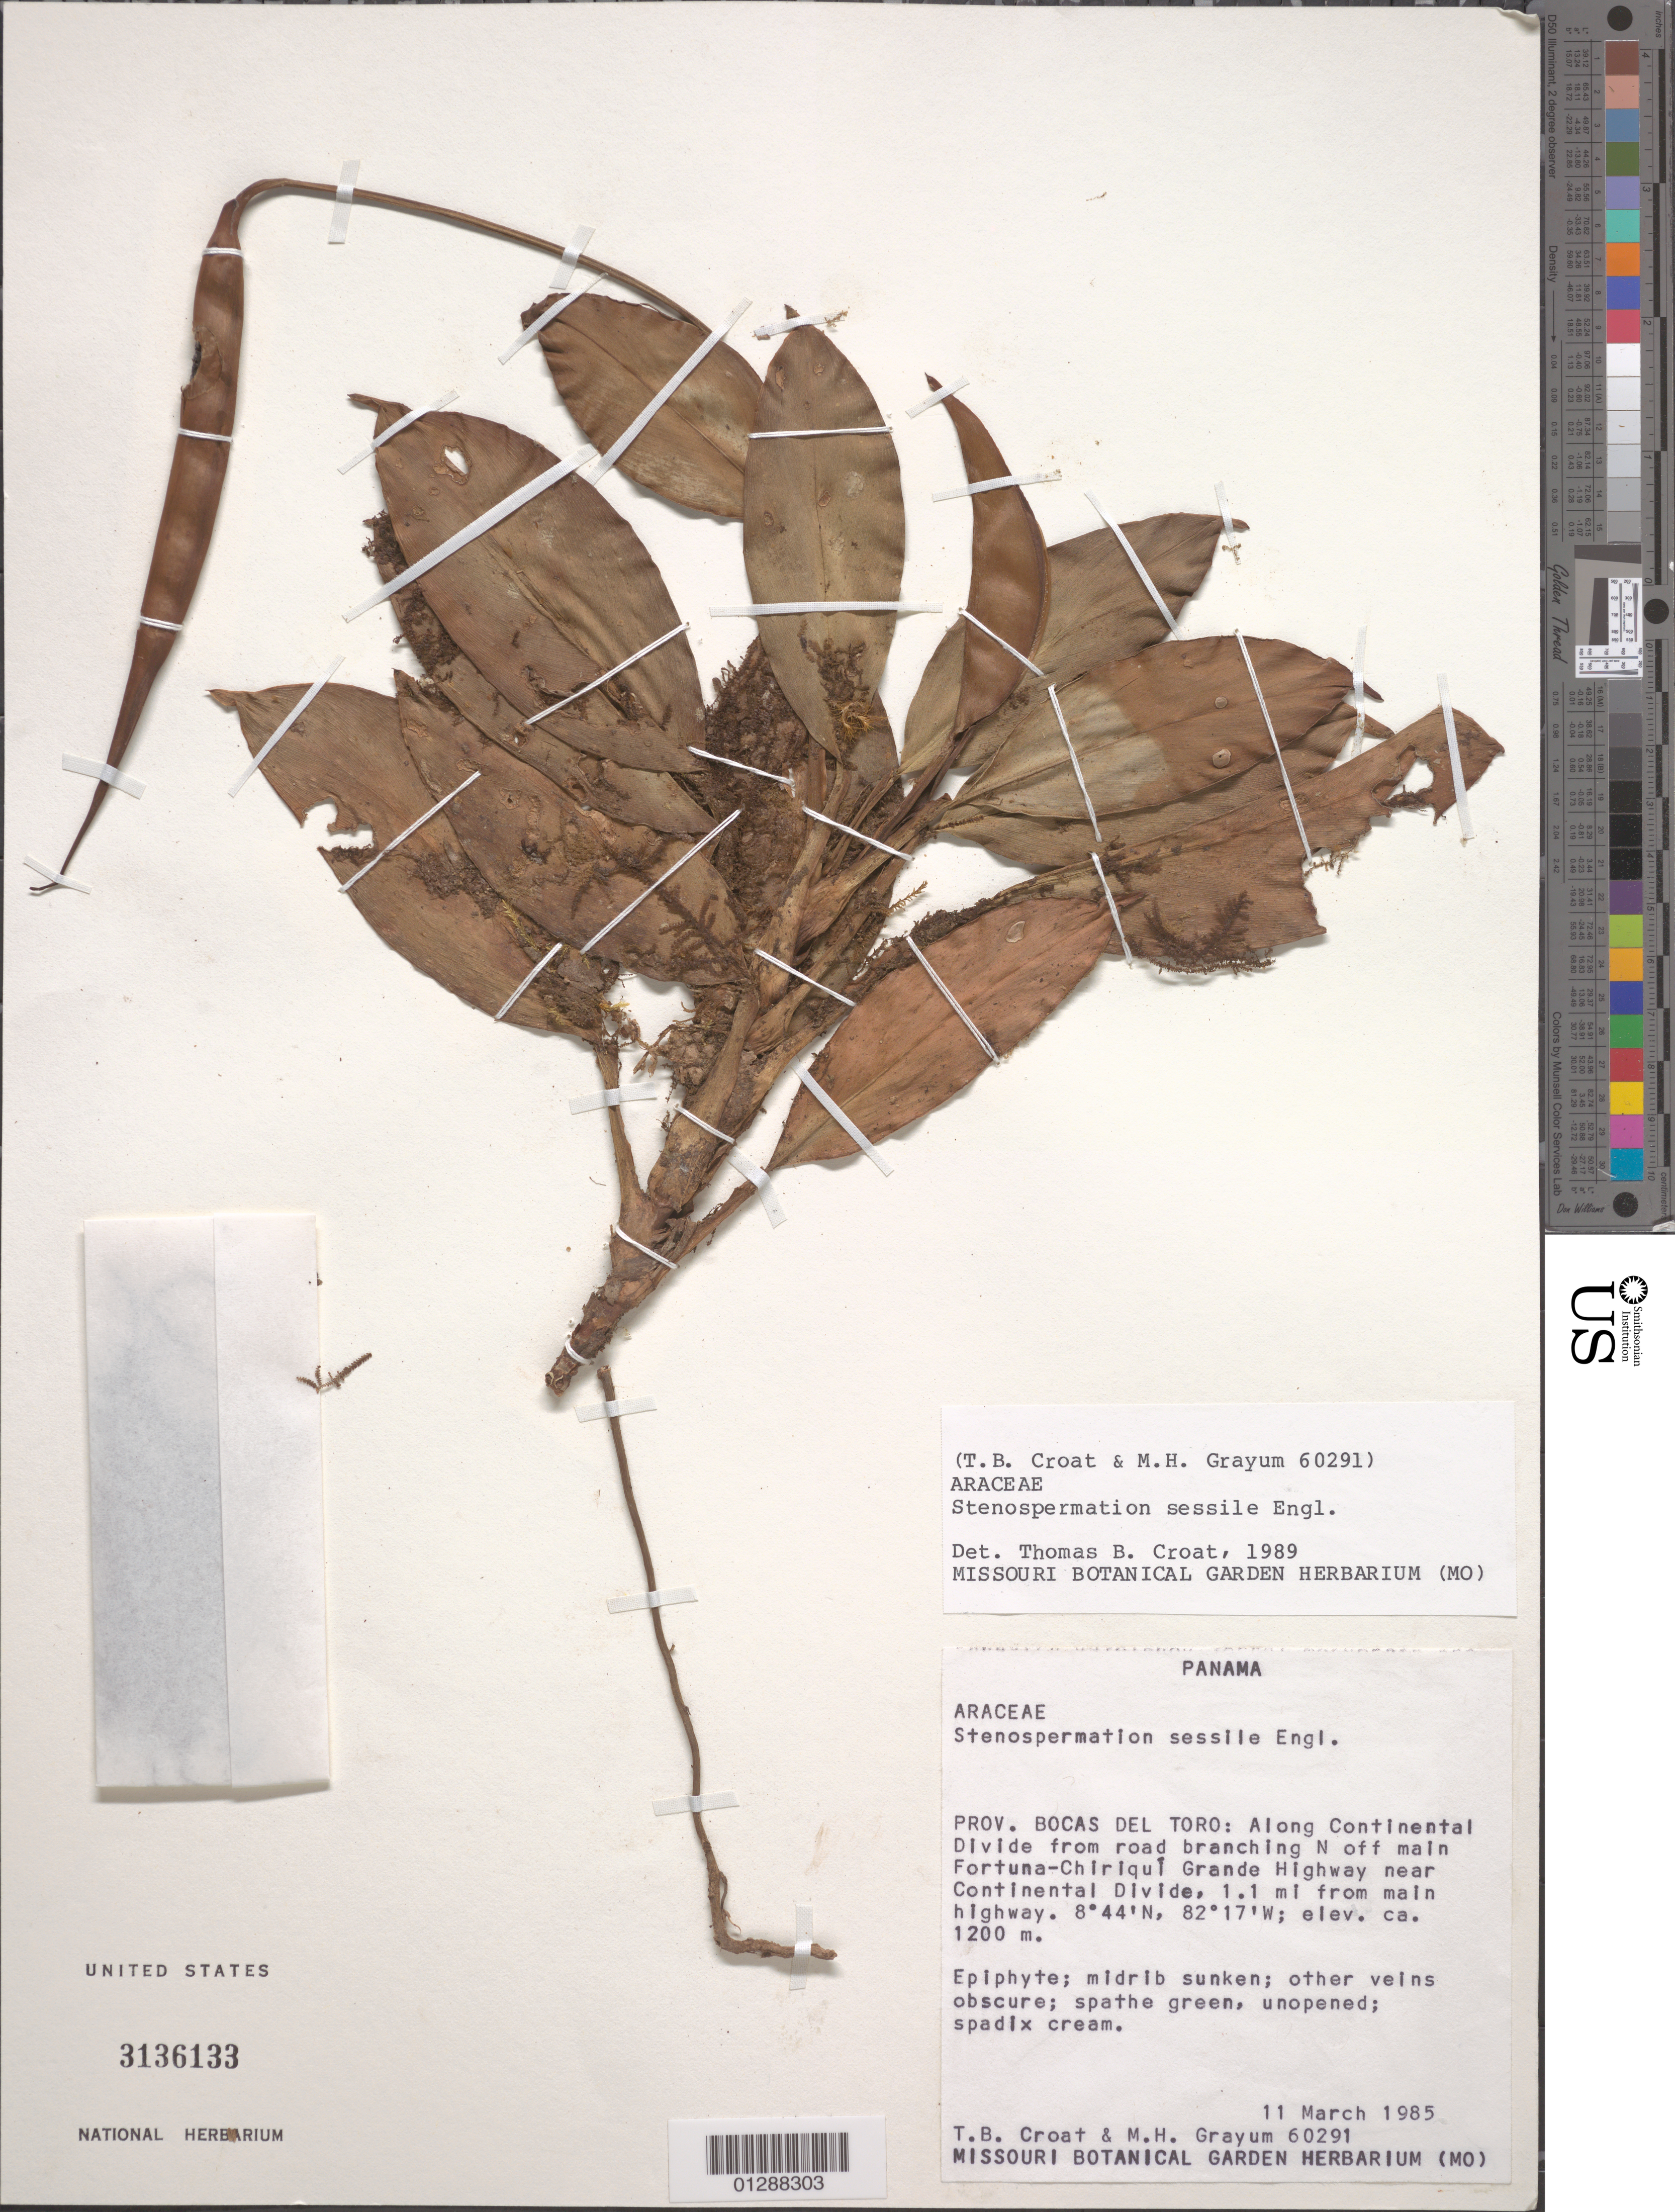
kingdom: Plantae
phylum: Tracheophyta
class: Liliopsida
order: Alismatales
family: Araceae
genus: Stenospermation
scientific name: Stenospermation sessile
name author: Engl.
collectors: T. B. Croat & M. H. Grayum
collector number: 60291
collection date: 1985-03-11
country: Panama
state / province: Bocas del Toro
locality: Along Continental Divide from road branching N off main Fortuna-Chiriquí Grande Highway near Continental Divide, 1.1 mi from main highway.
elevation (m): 1200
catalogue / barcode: US 3136133